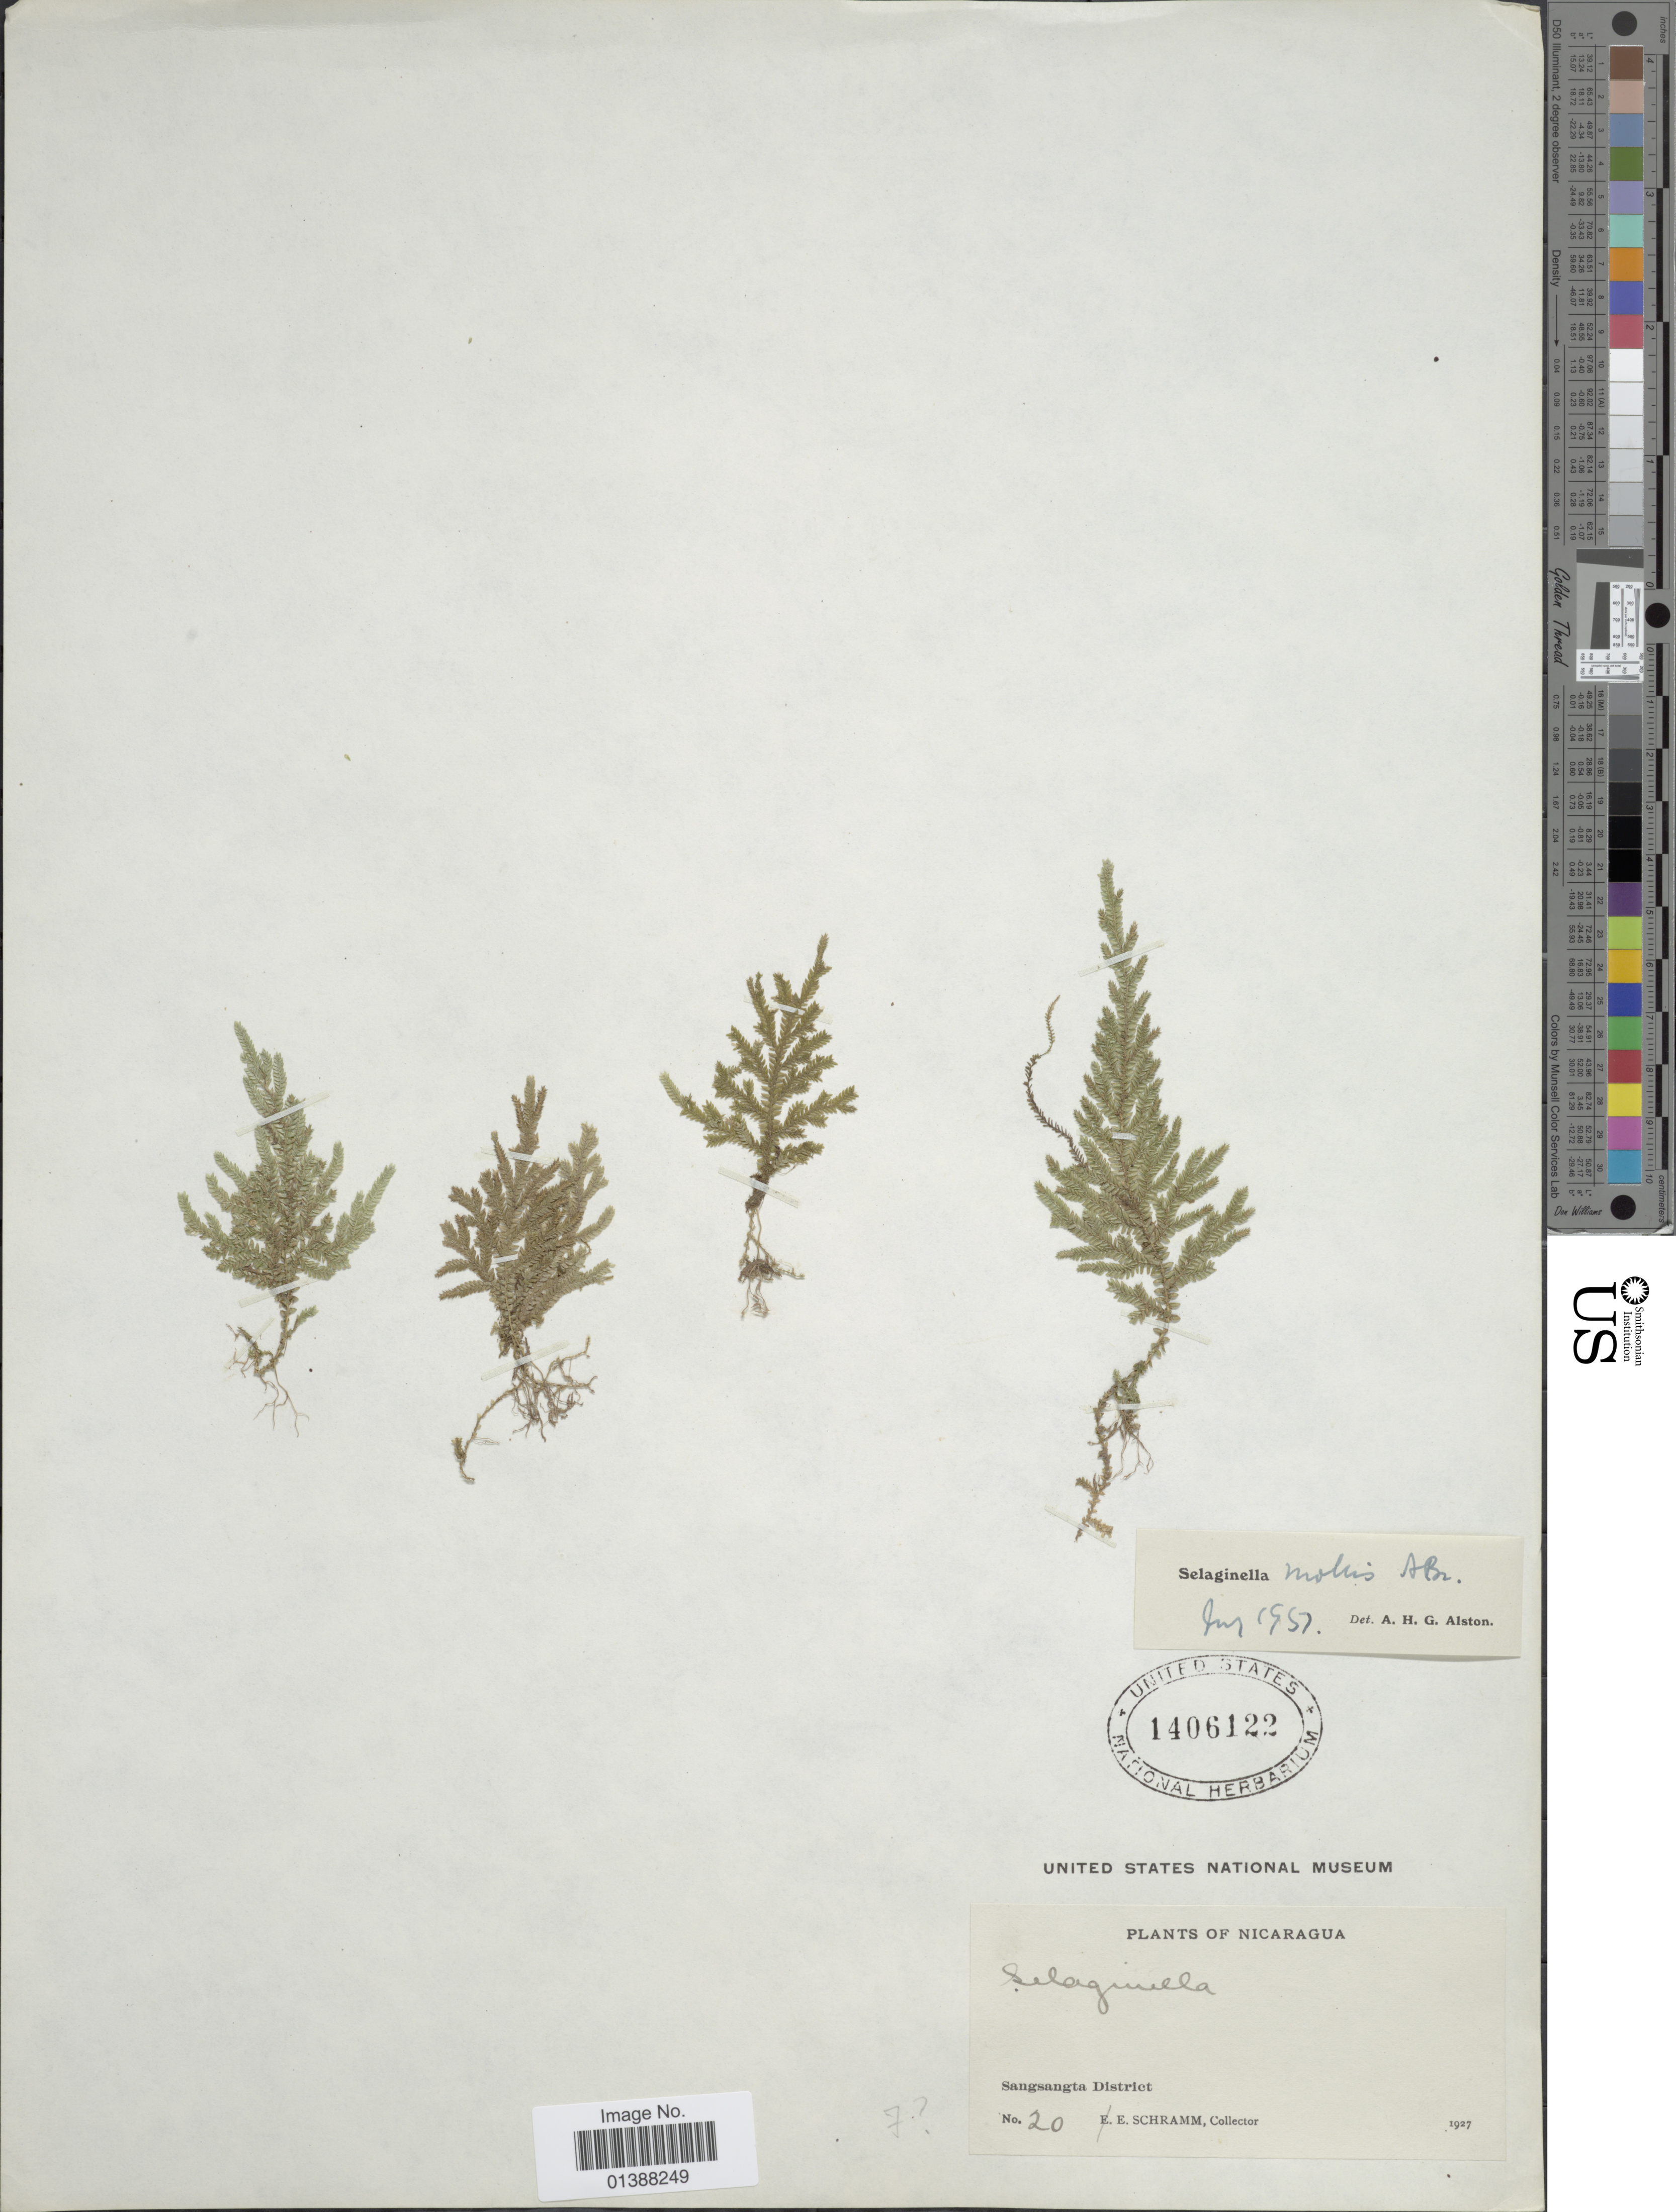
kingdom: Plantae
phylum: Tracheophyta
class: Lycopodiopsida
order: Selaginellales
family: Selaginellaceae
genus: Selaginella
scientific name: Selaginella mollis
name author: A. Braun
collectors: E. Schramm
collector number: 20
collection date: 1927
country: Nicaragua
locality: Sansangsta District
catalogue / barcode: US 1406122